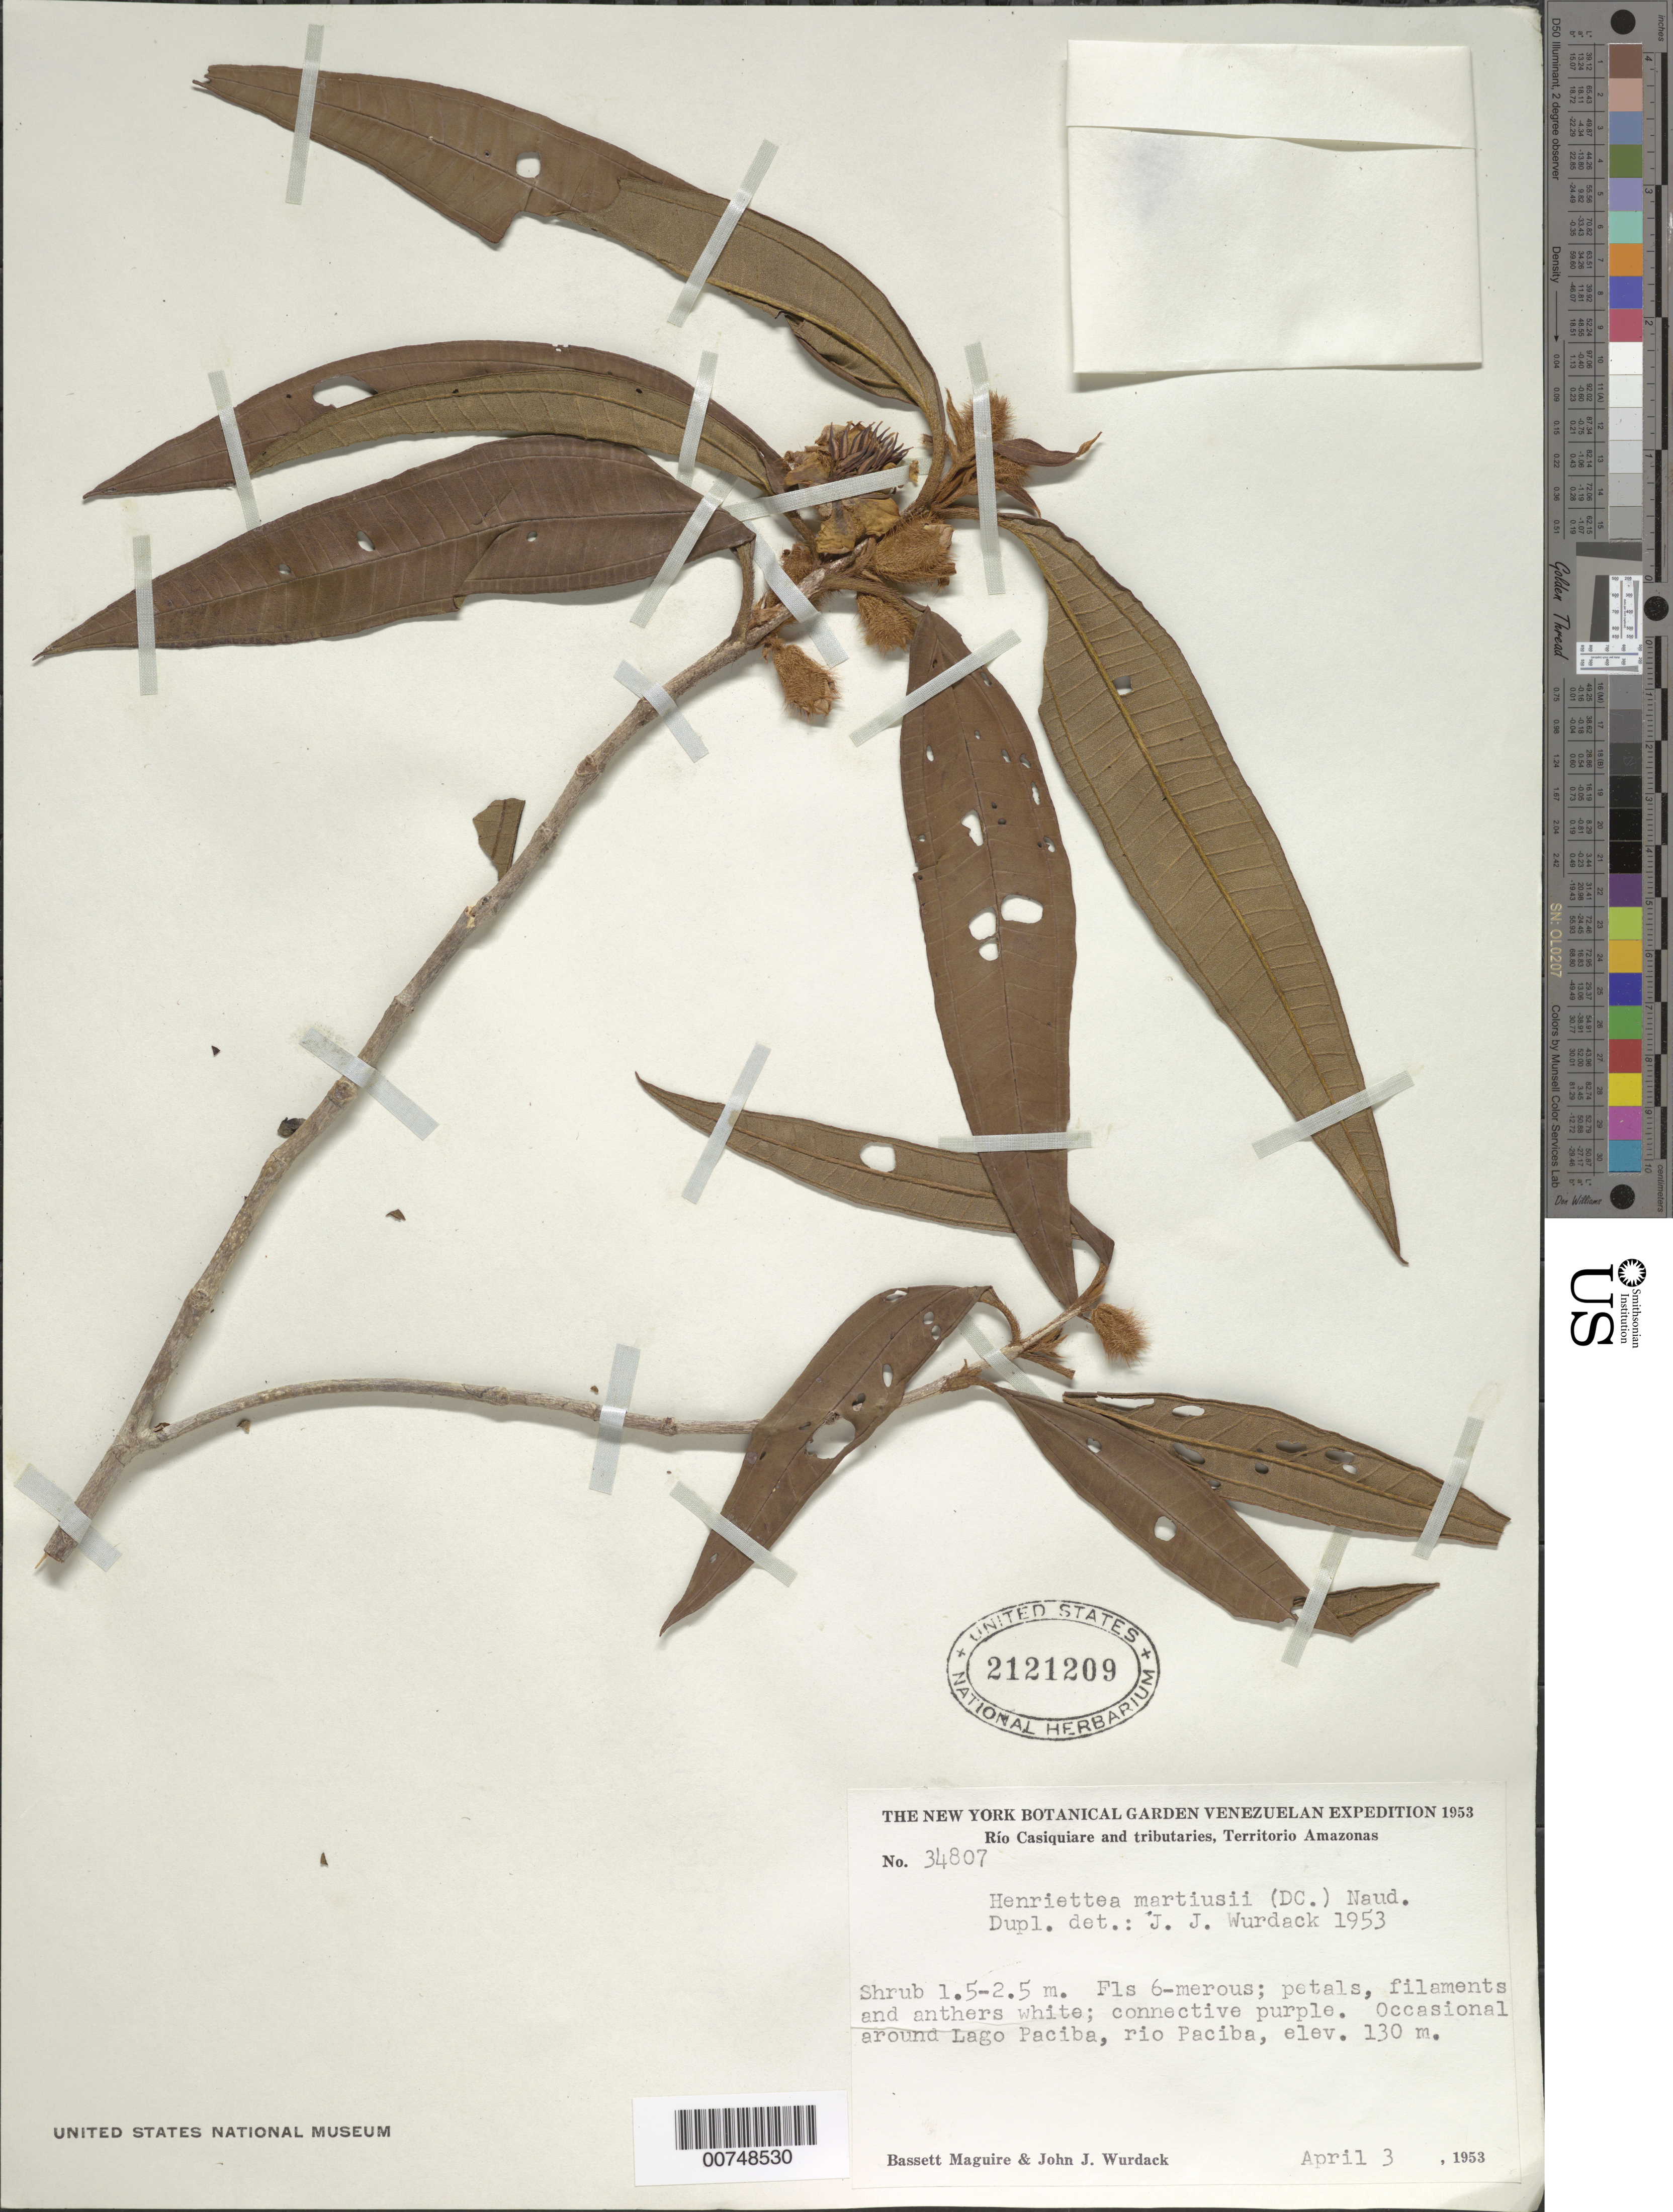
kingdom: Plantae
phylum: Tracheophyta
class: Magnoliopsida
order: Myrtales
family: Melastomataceae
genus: Henriettea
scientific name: Henriettea martiusii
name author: (DC.) Naudin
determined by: Wurdack, John J., (US), US (UNITED STATES)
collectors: B. Maguire & J. J. Wurdack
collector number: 34807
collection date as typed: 3-Apr-53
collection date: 1953-04-03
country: Venezuela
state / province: Amazonas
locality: Río Casiquiare, Lago Paciba, Río Paciba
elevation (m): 130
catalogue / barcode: US 2121209